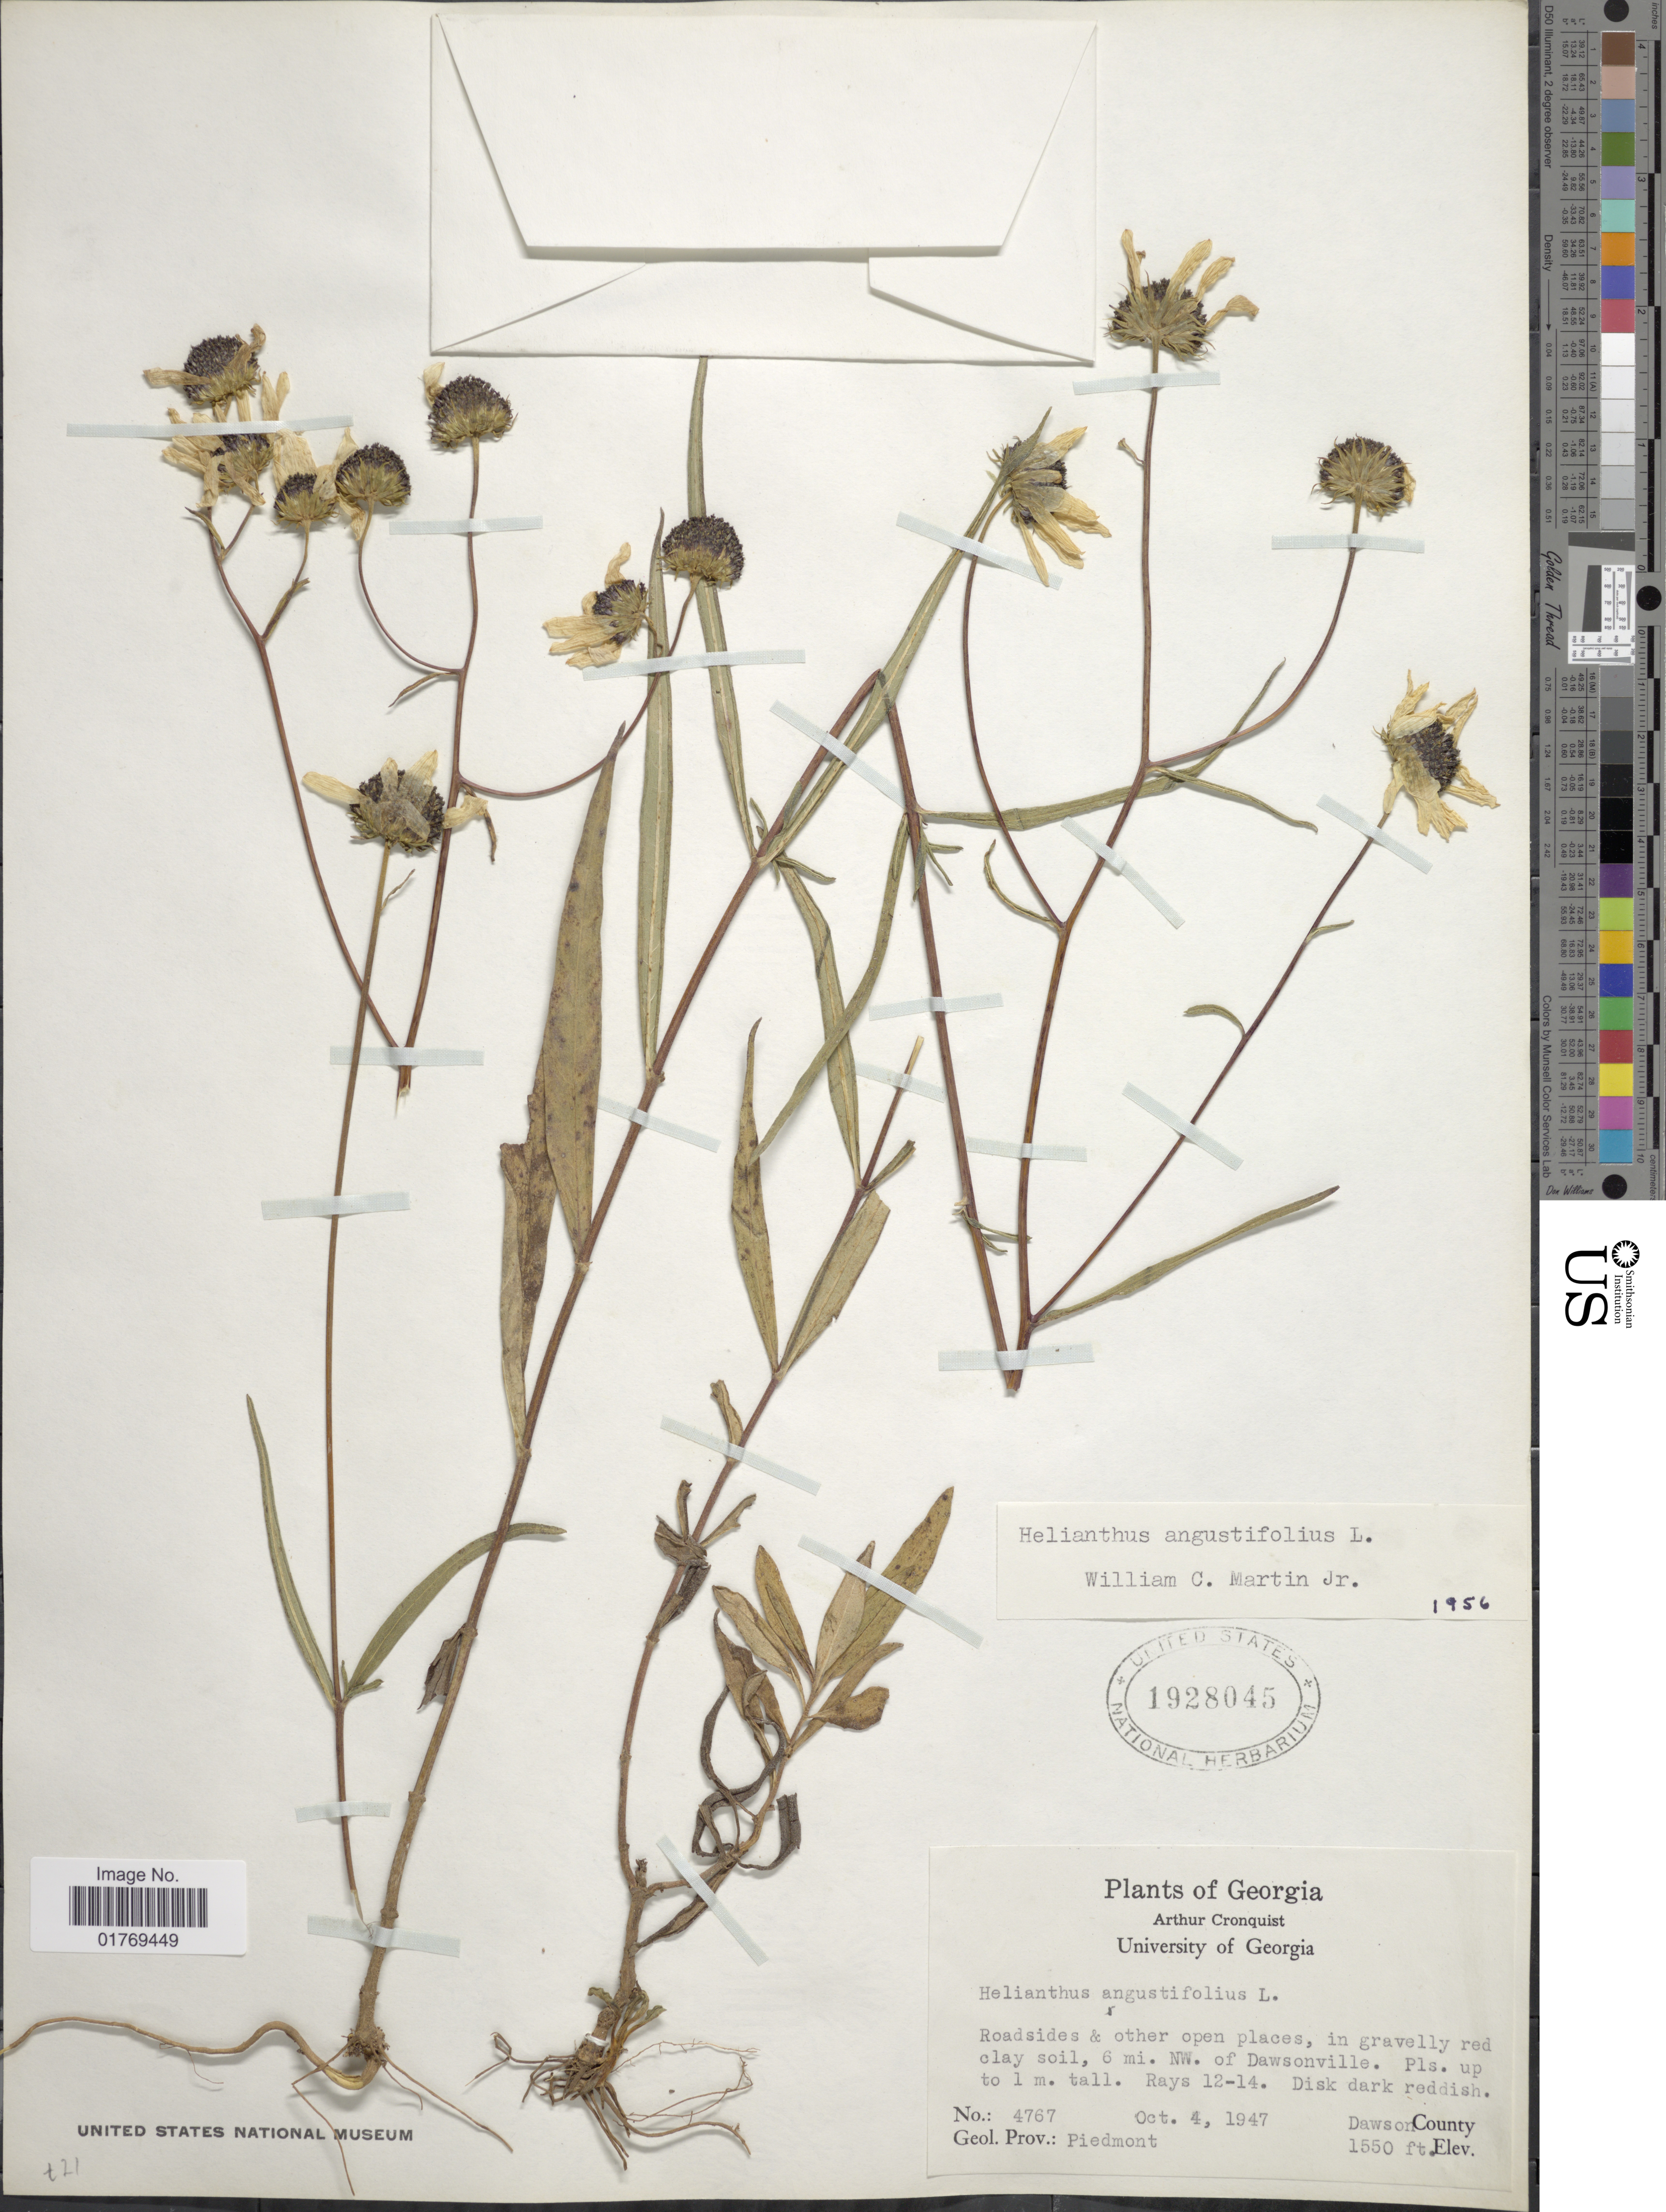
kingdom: Plantae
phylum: Tracheophyta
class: Magnoliopsida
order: Asterales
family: Asteraceae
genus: Helianthus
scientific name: Helianthus angustifolius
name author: L.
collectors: A. J. Cronquist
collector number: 4767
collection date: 1947-10-04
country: United States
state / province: Georgia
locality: Roadsides & other open places, in gravelly red clay soil, 6 mi. NW. of Dawsonville. Geol. Prov.: Piedmont. Dawson County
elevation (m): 472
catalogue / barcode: US 1928045